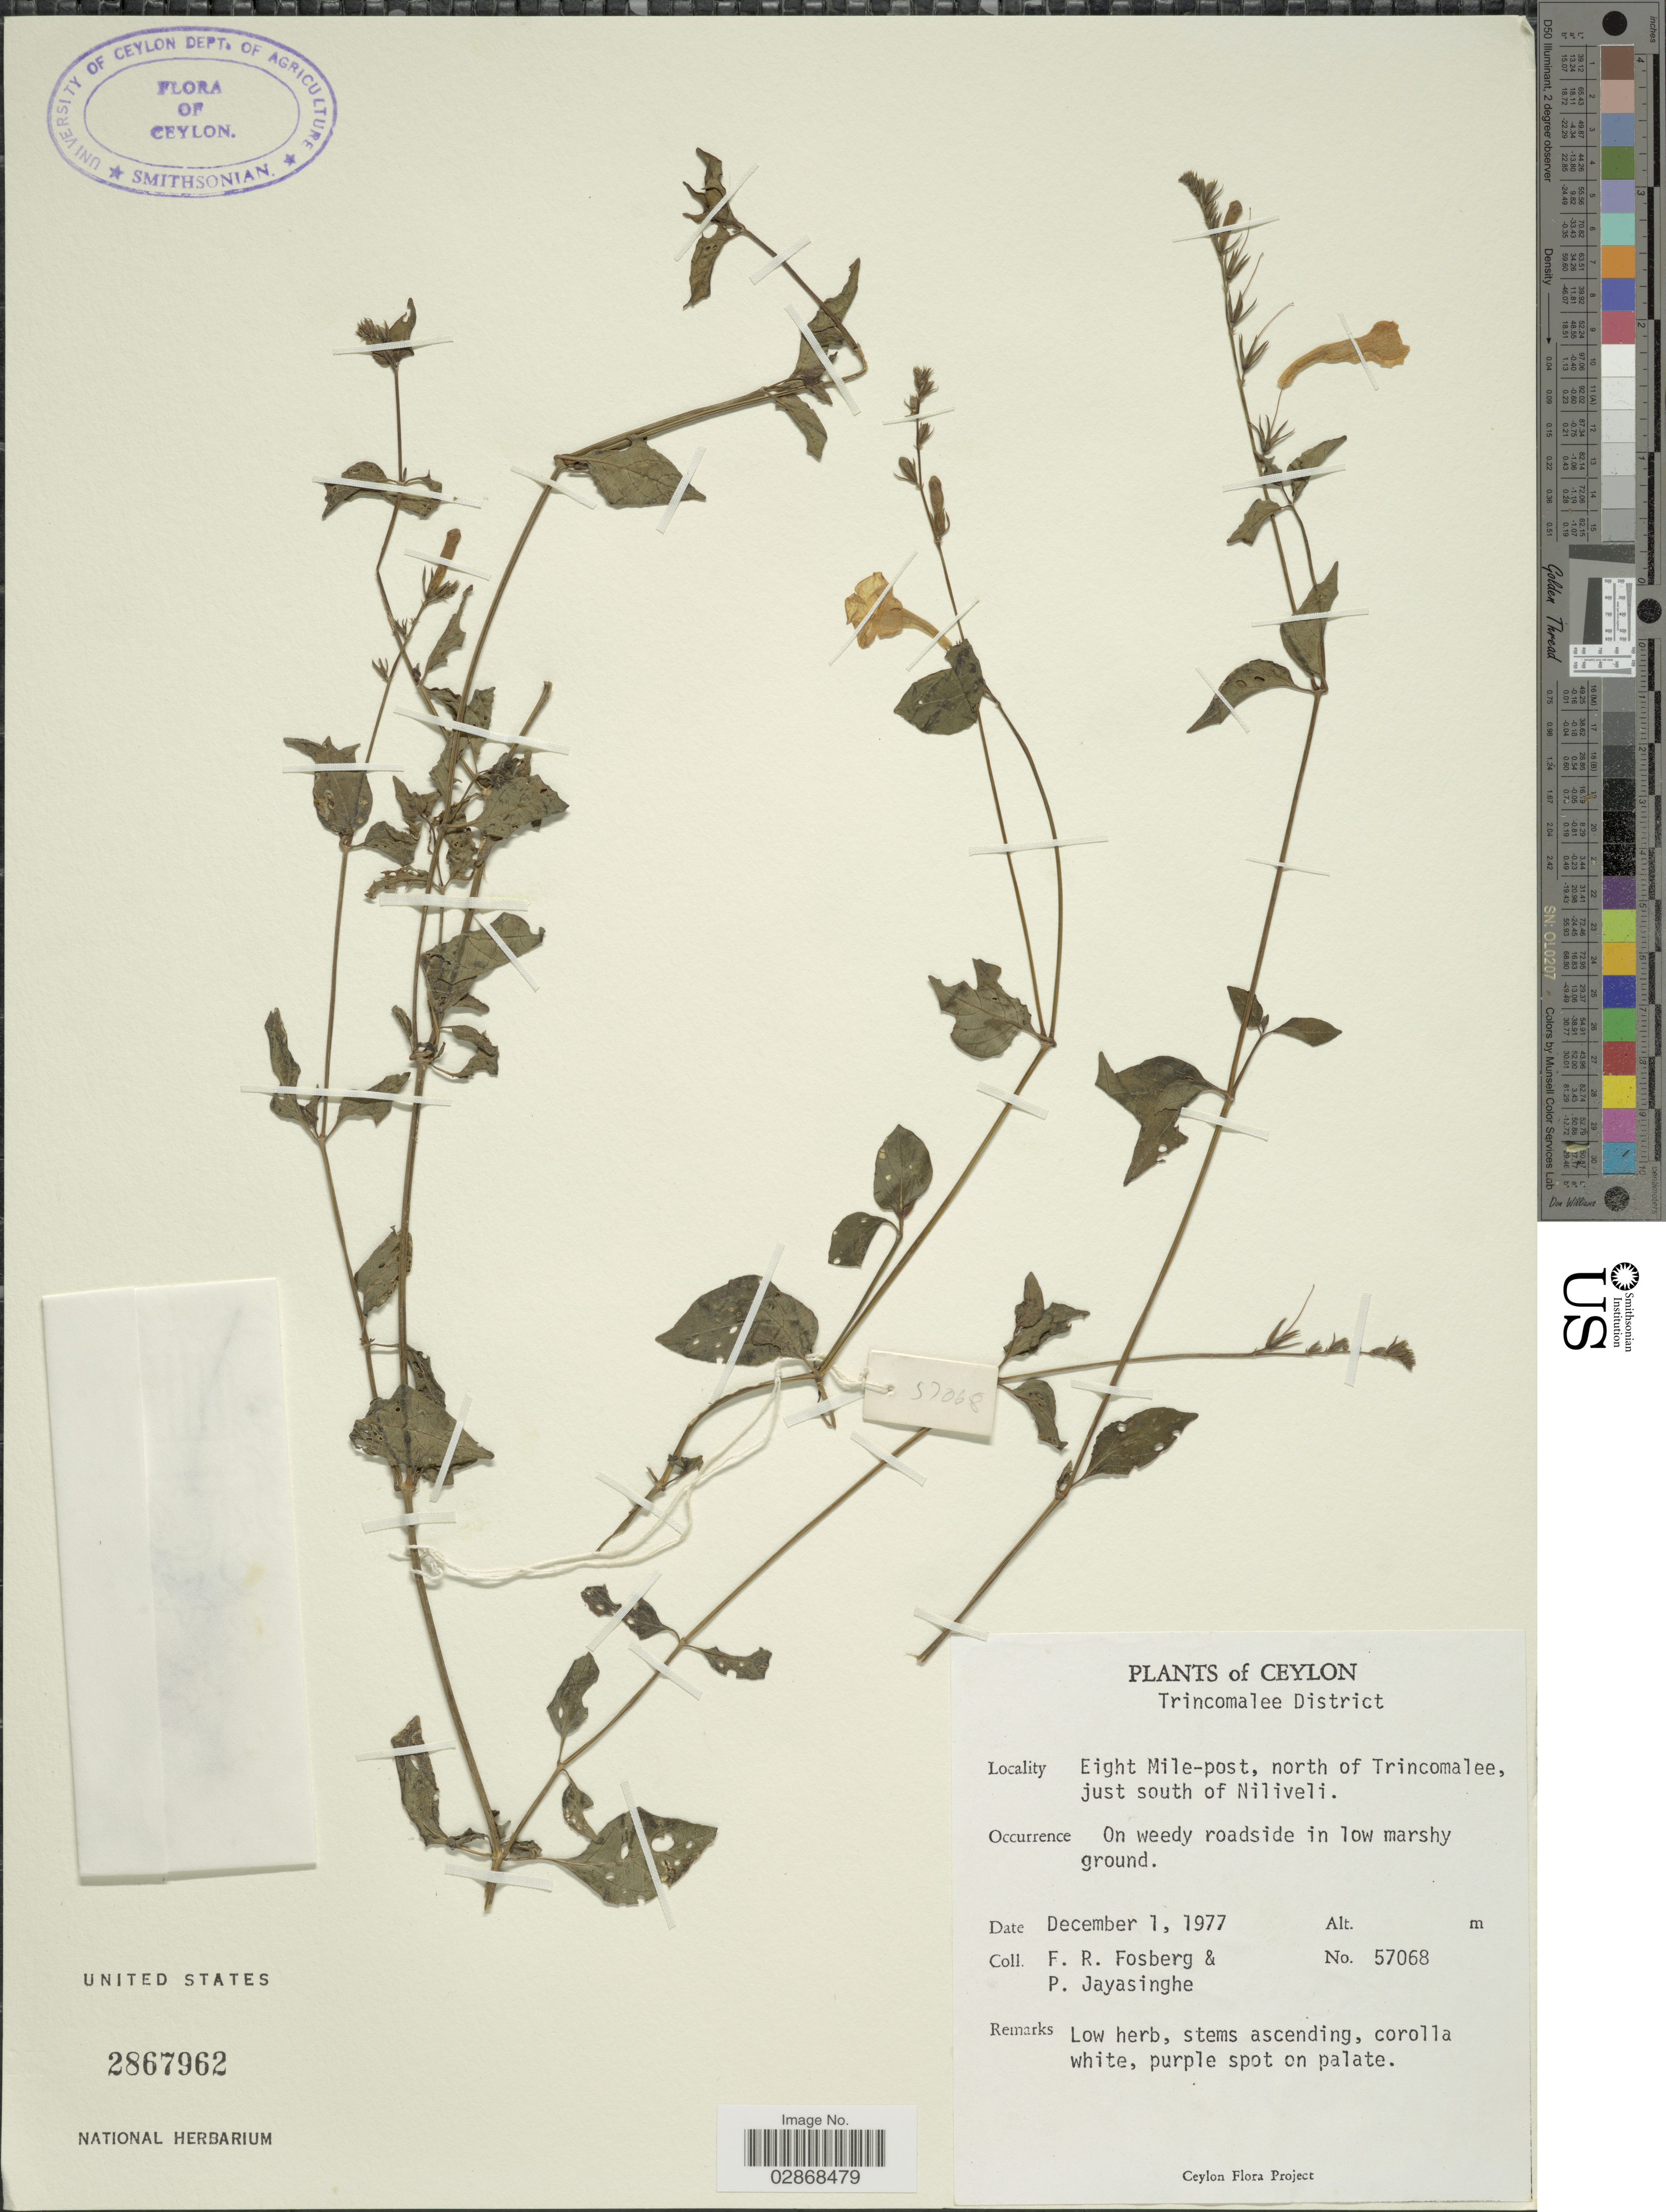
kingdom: Plantae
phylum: Tracheophyta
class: Magnoliopsida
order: Lamiales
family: Acanthaceae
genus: Asystasia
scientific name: Asystasia sp.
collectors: F. R. Fosberg & P. Jayasinghe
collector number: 57068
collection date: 1977-12-01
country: Sri Lanka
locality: Ceylon. Trincomalee District. Eight Mile-post, north of Trincomalee, just south of Niliveli.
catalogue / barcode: US 2867962